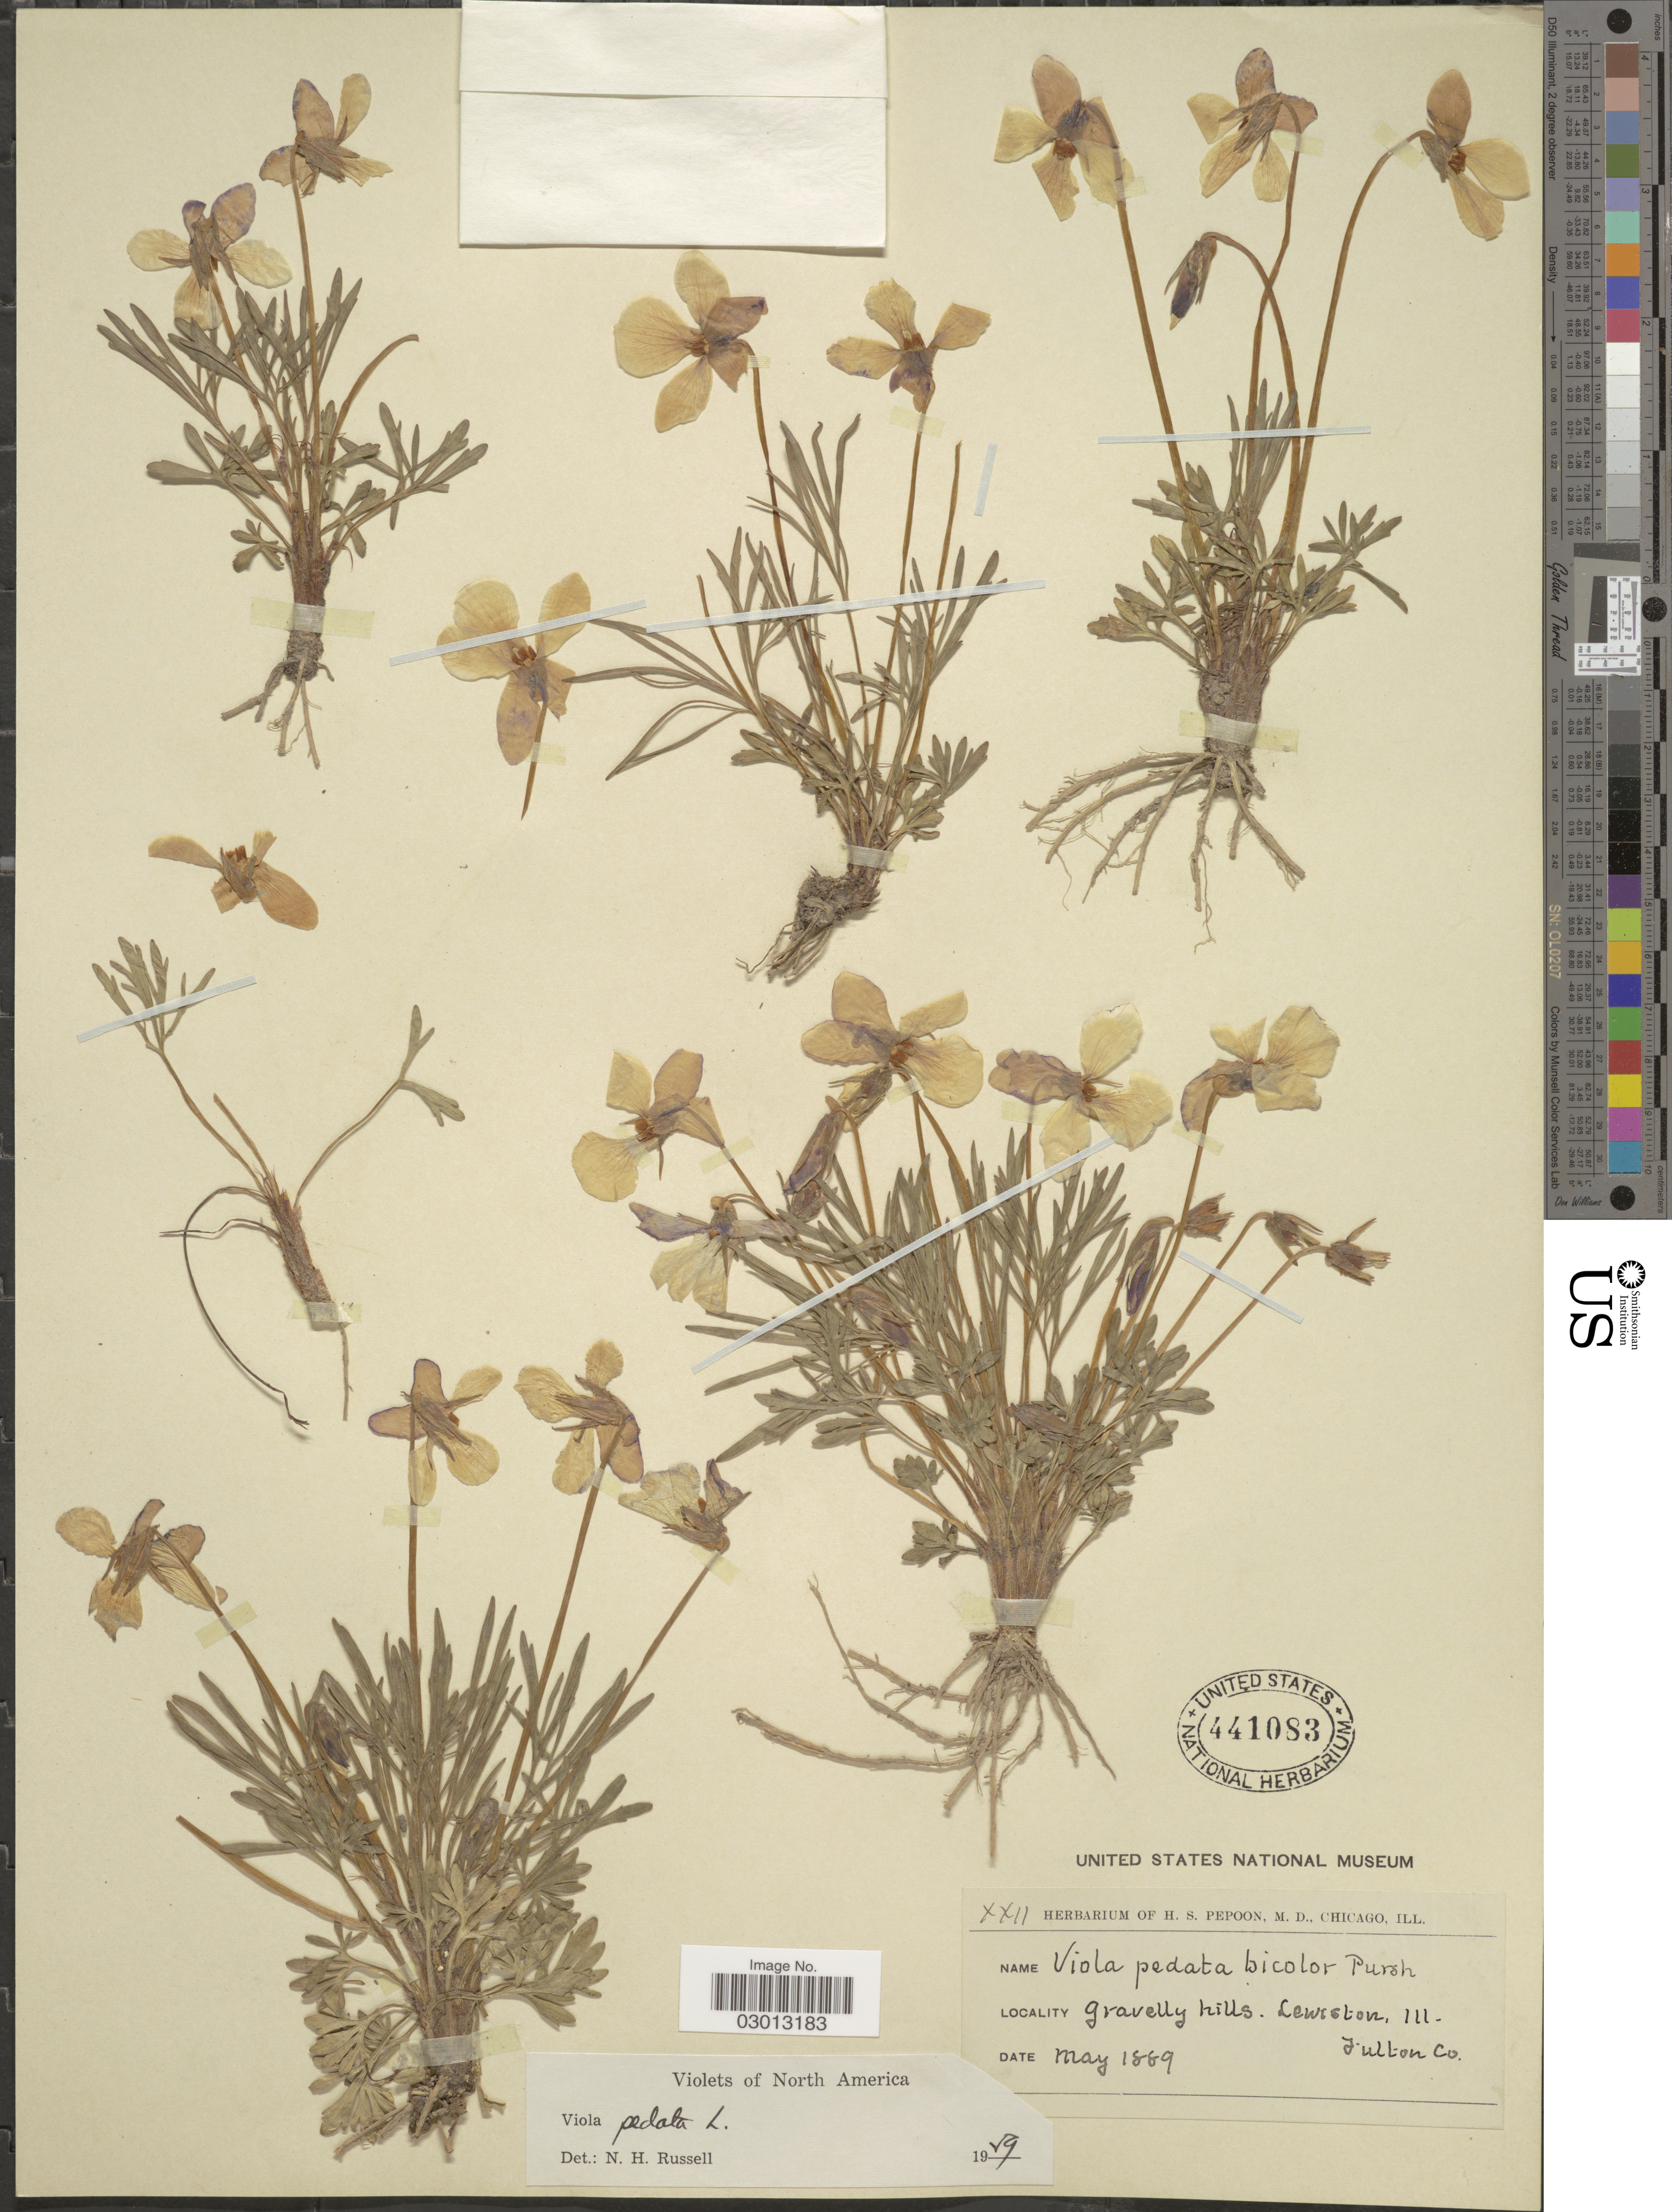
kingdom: Plantae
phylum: Tracheophyta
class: Magnoliopsida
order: Malpighiales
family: Violaceae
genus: Viola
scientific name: Viola pedata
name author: L.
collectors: ex herb. H. S. Pepoon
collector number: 22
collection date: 1889-05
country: United States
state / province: Illinois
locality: Lewiston. Fulton Co.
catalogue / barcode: US 441083